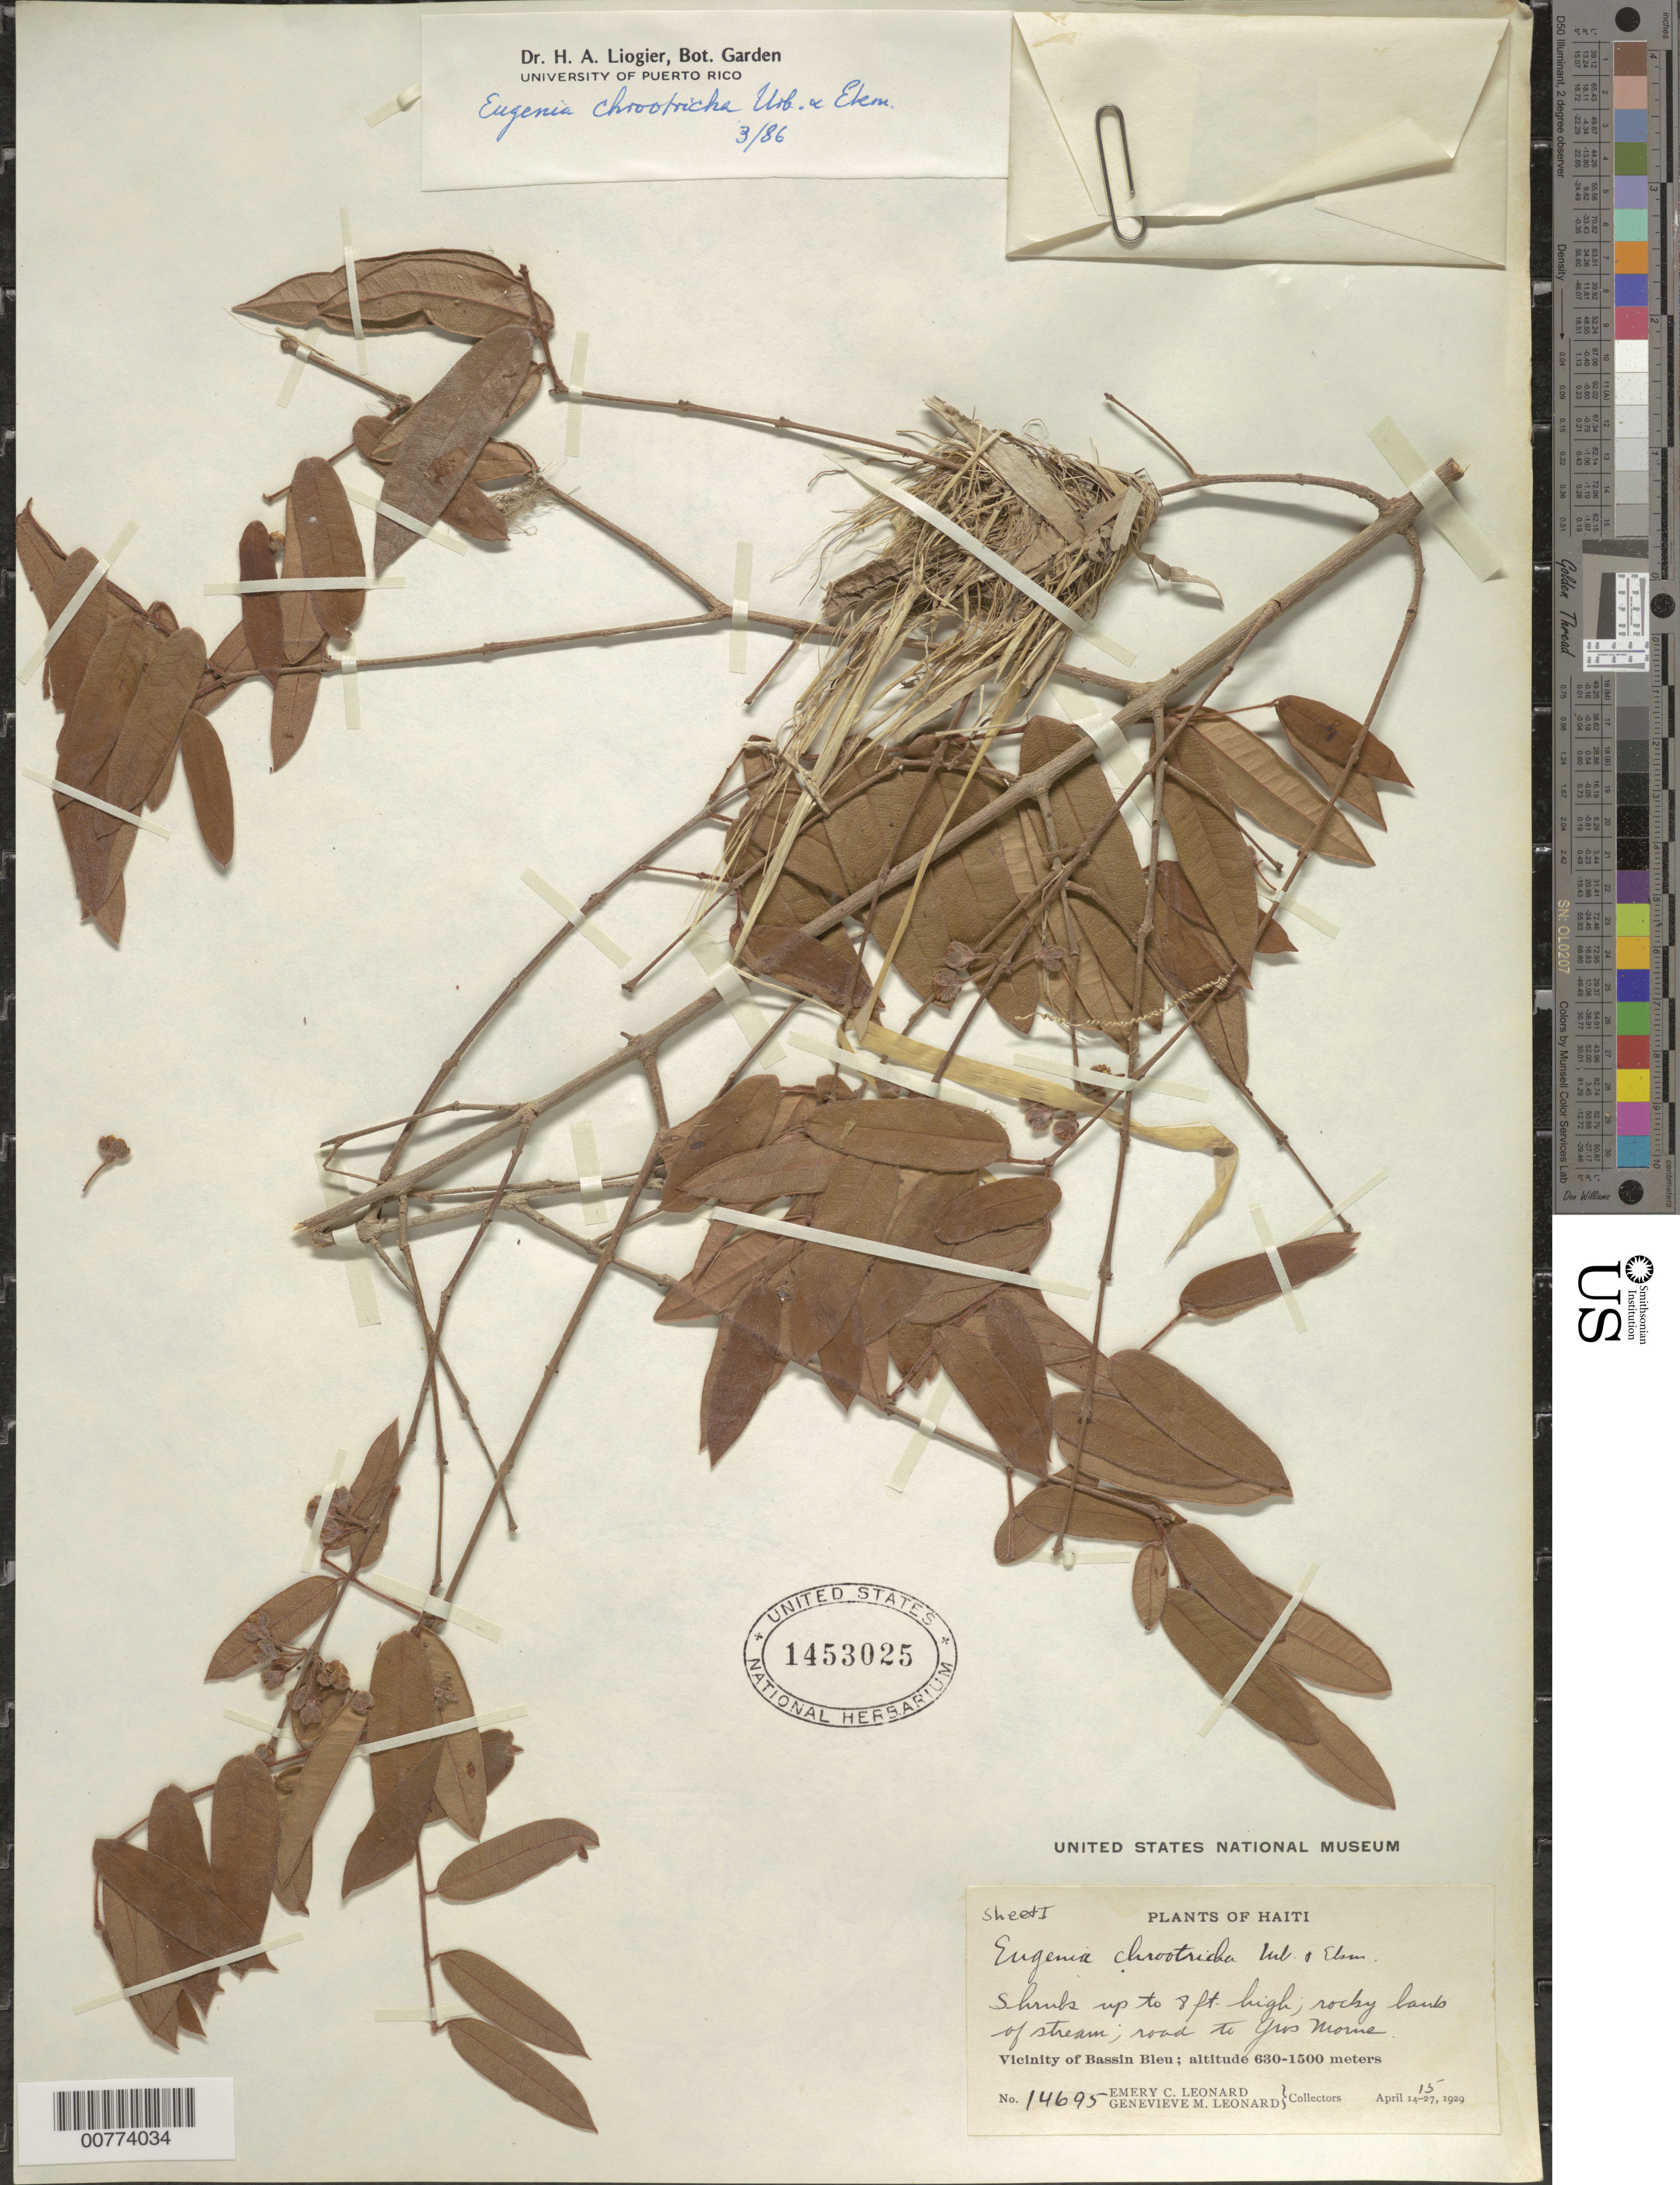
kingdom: Plantae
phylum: Tracheophyta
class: Magnoliopsida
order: Myrtales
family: Myrtaceae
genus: Eugenia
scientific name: Eugenia chrootricha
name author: Urb. & Ekman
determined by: Liogier, Alain H.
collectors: E. C. Leonard & G. M. Leonard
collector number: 14695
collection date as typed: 15 Apr 1929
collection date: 1929-04-15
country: Haiti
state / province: Nord-Ouest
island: Hispaniola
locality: Vicinity of Bassin Bleu, road to Gros Morne.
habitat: Rocky banks of stream.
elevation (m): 630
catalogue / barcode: US 1453025